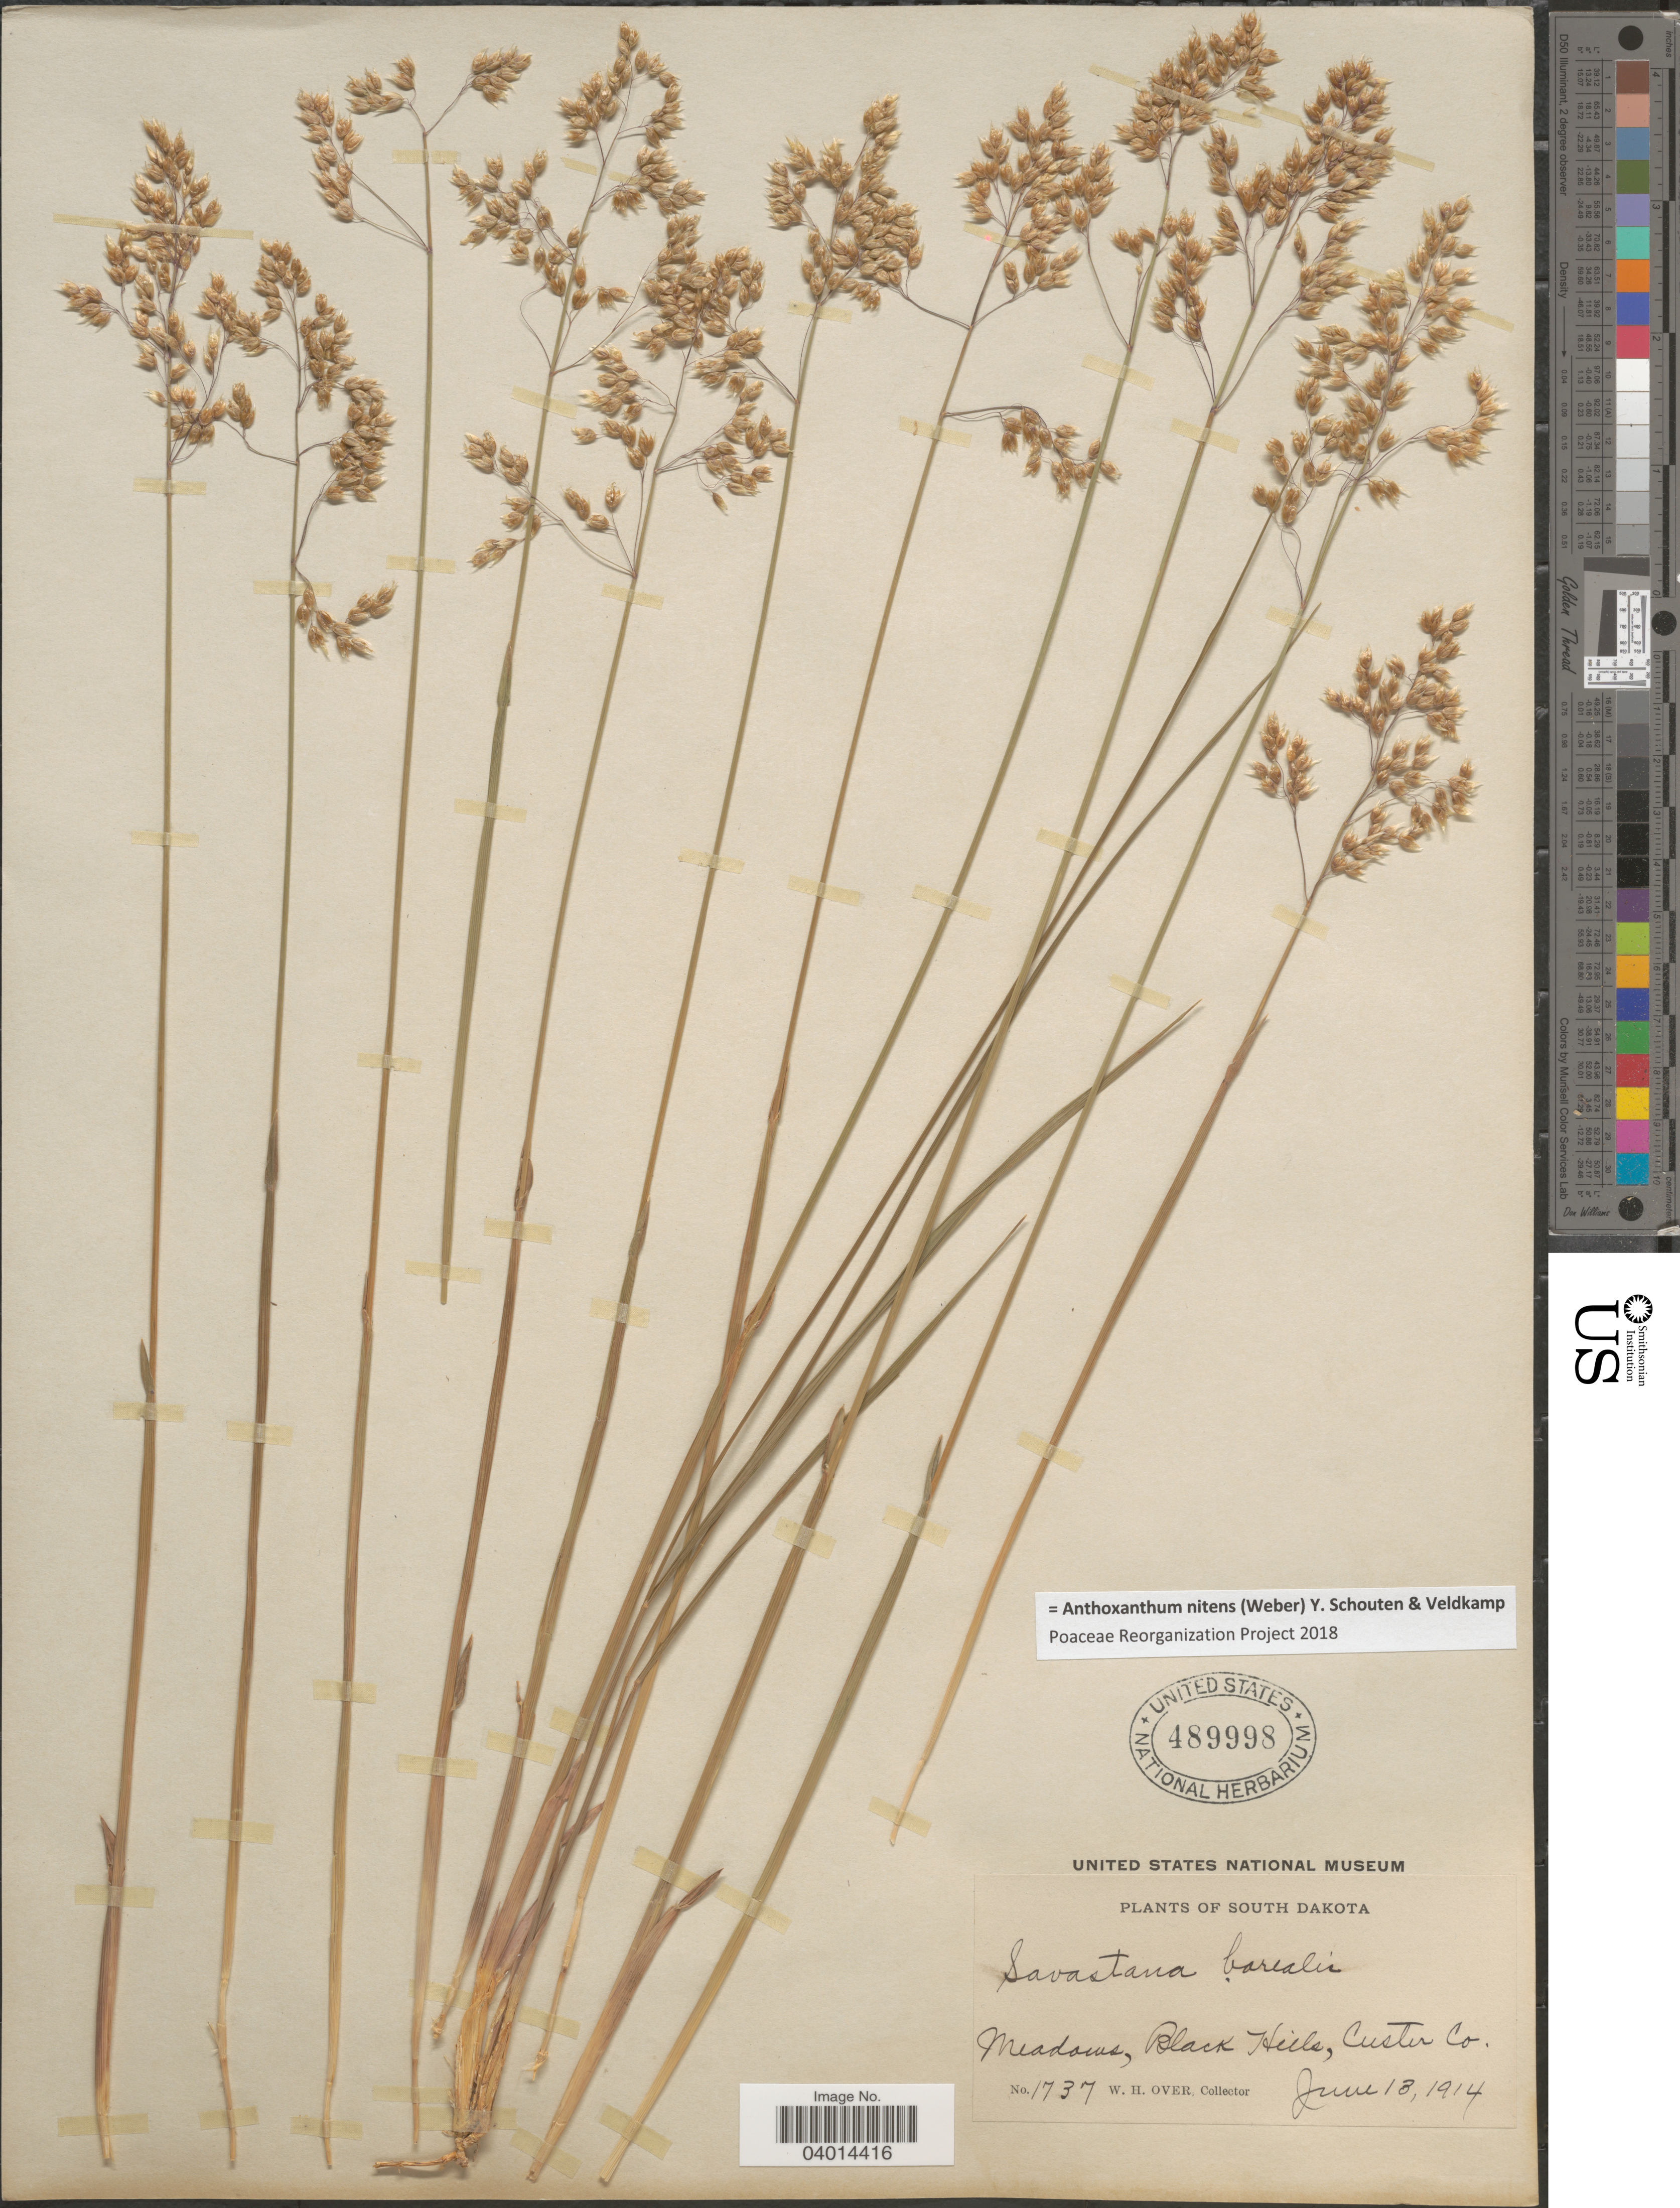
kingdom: Plantae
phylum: Tracheophyta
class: Liliopsida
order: Poales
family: Poaceae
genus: Anthoxanthum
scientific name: Anthoxanthum nitens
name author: (G.H. Weber) R.T.A. Schouten & Veldkamp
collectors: W. Over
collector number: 1737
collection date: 1914-06-13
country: United States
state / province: South Dakota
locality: Meadows, Black Hills, Custer Co.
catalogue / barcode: US 489998